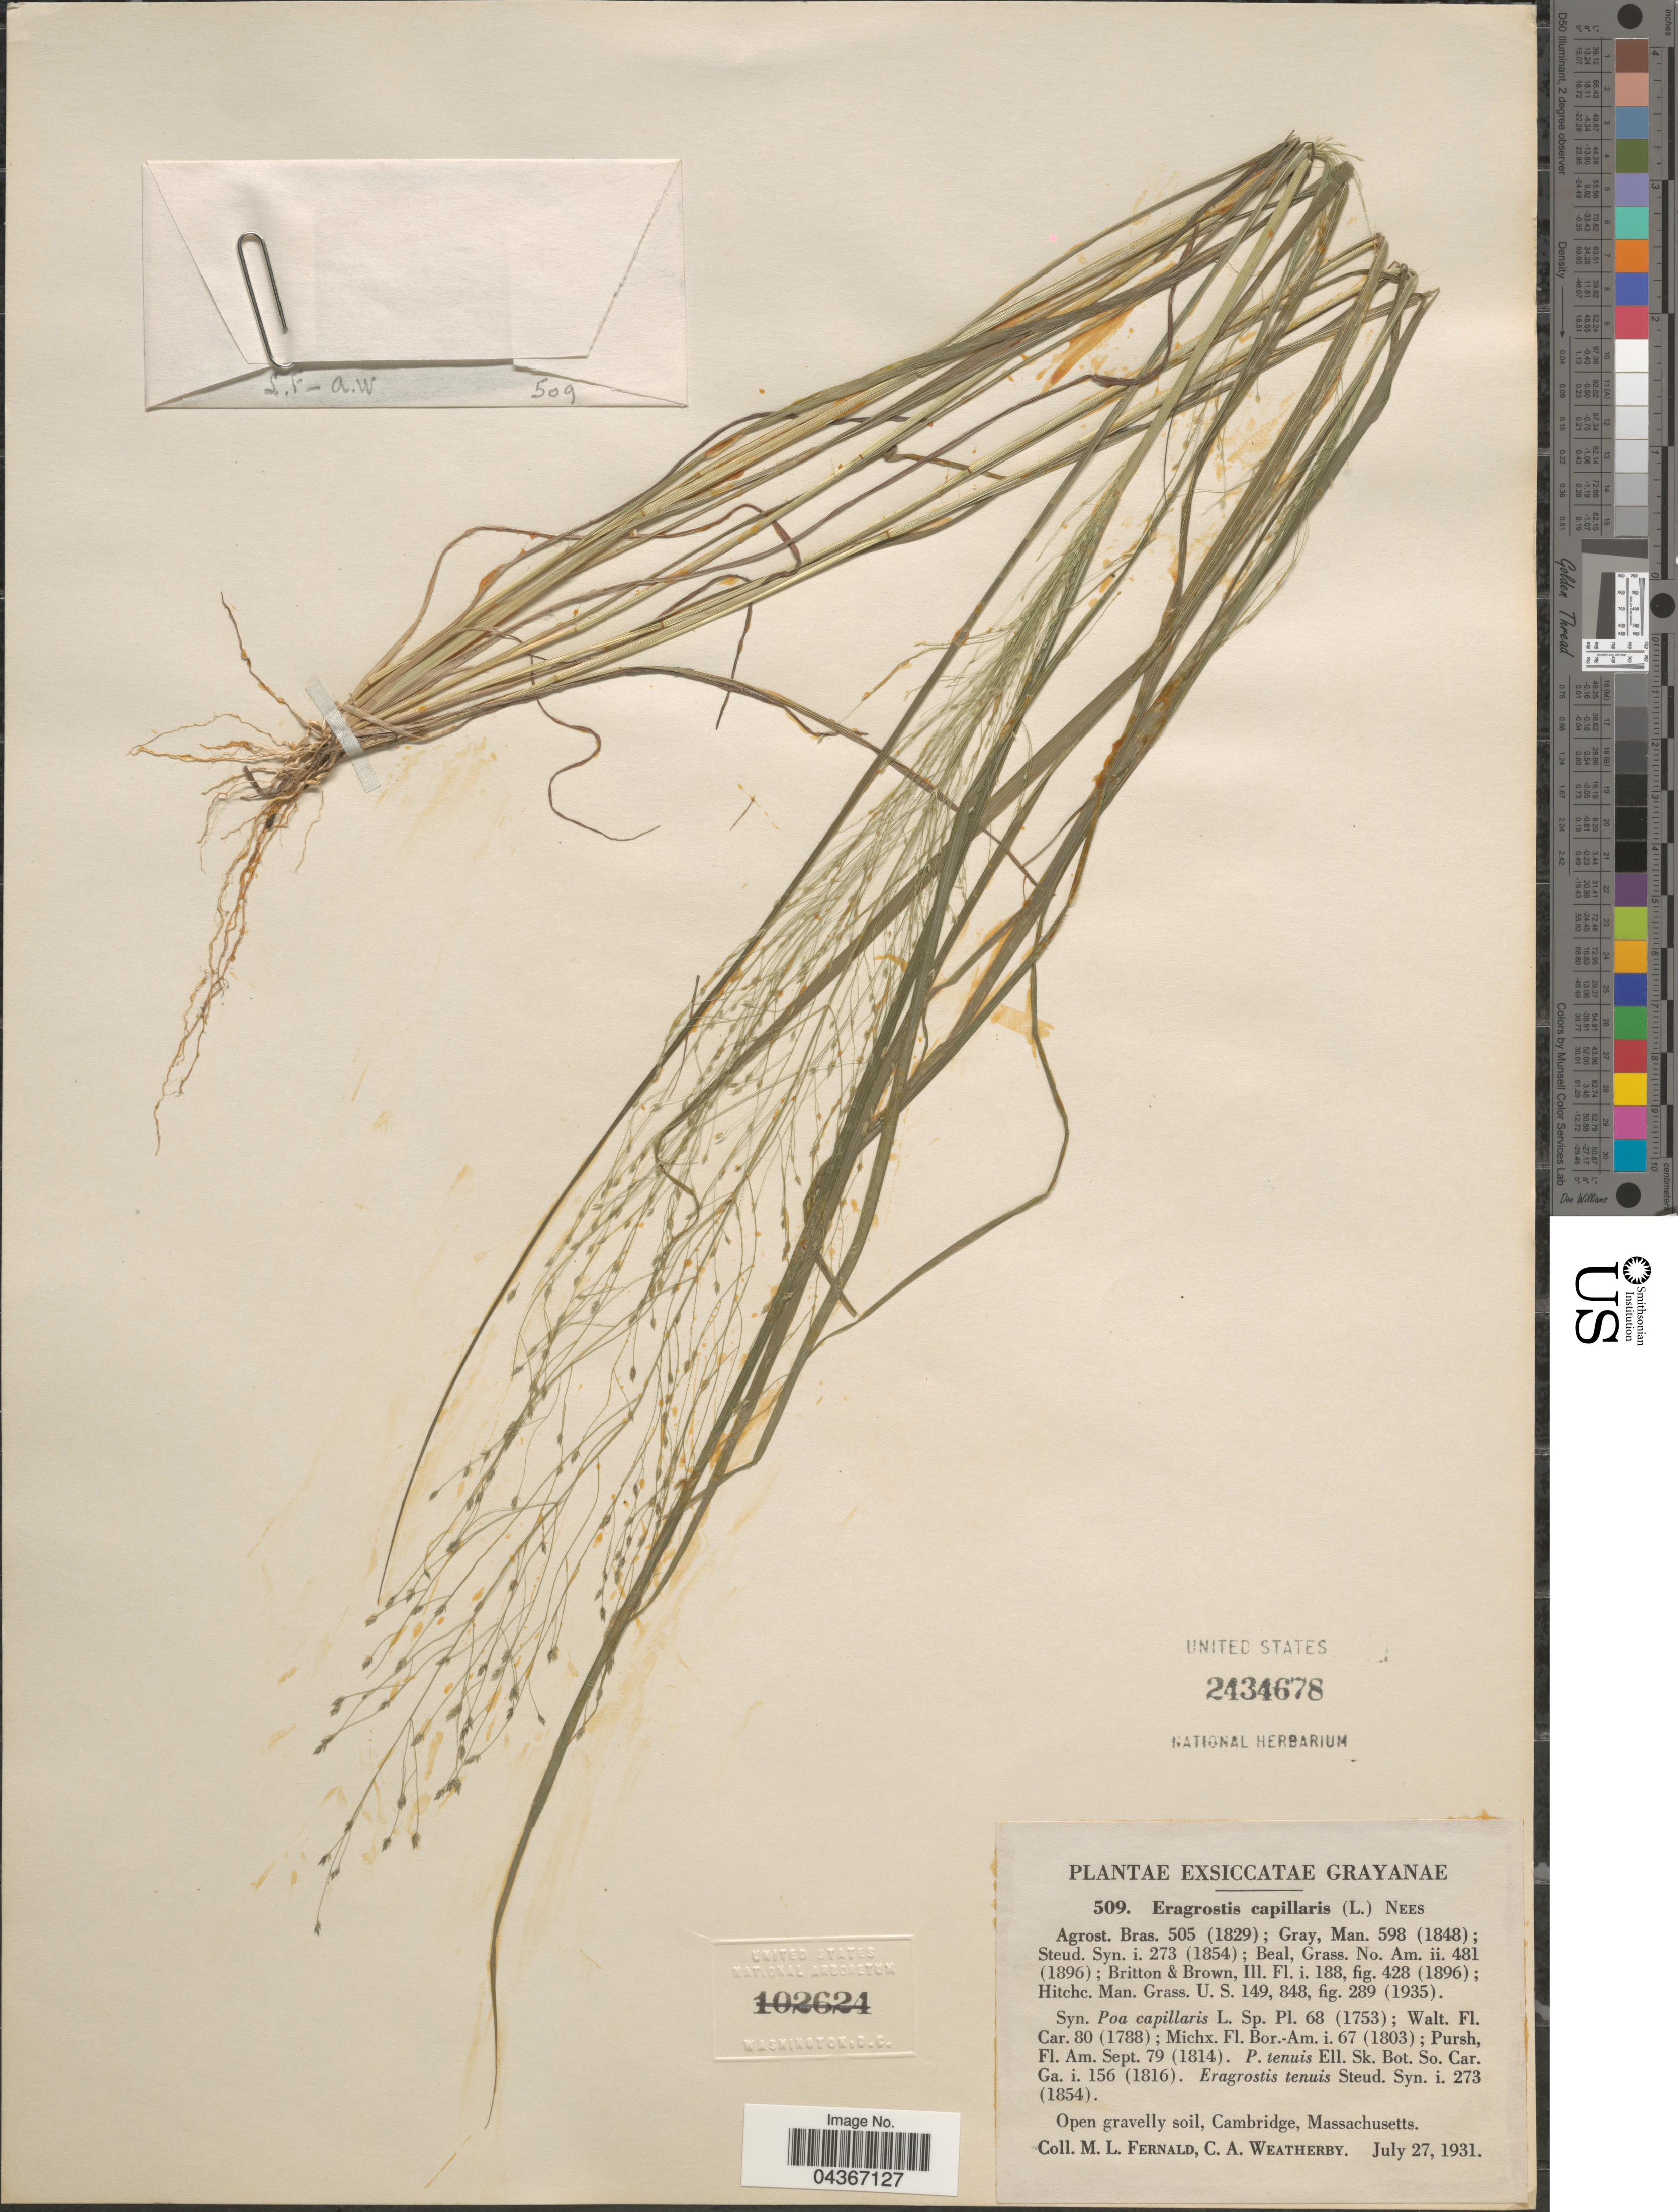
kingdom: Plantae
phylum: Tracheophyta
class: Liliopsida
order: Poales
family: Poaceae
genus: Eragrostis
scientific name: Eragrostis capillaris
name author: (L.) Nees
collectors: M. L. Fernald & C. A. Weatherby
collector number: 509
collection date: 1931-07-27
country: United States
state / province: Massachusetts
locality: Cambridge.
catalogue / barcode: US 2434678